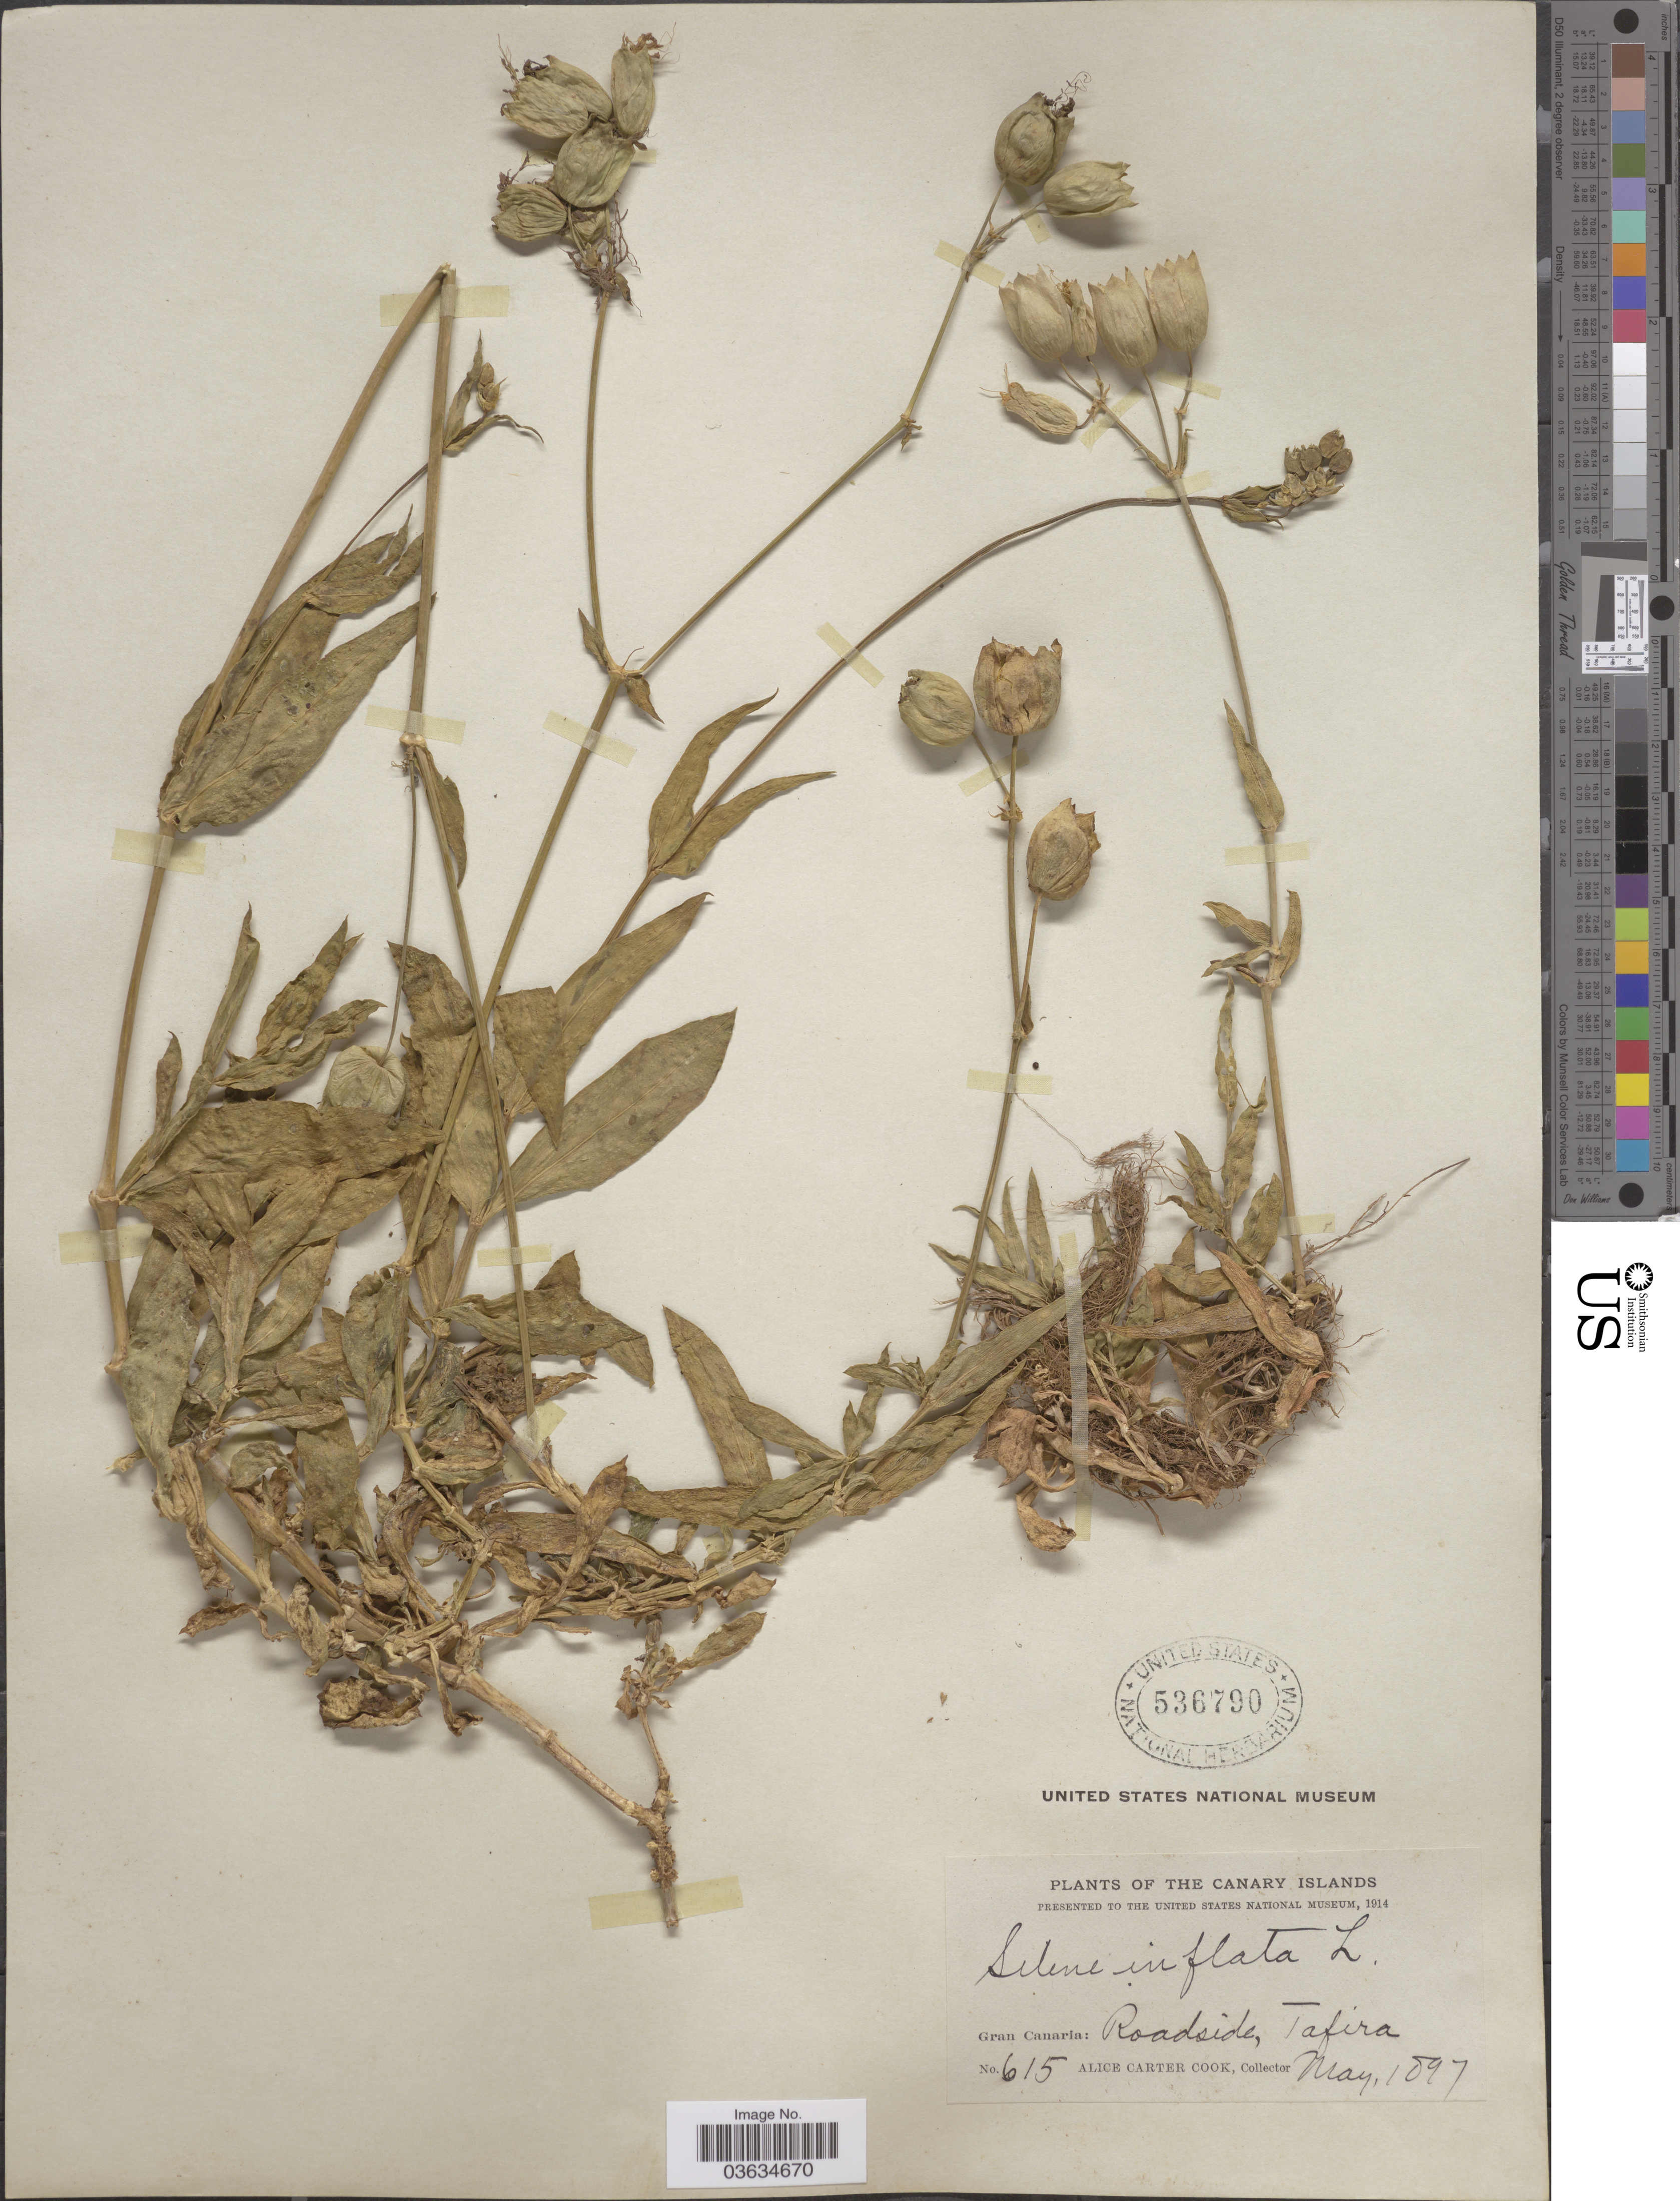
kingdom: Plantae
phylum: Tracheophyta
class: Magnoliopsida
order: Caryophyllales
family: Caryophyllaceae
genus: Silene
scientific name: Silene inflata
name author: Sm.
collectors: Alice C. Cook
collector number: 615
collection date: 1897-05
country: Spain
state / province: Canarias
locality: The Canary Islands. Gran Canaria: Roadside, Tafira.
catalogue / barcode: US 536790